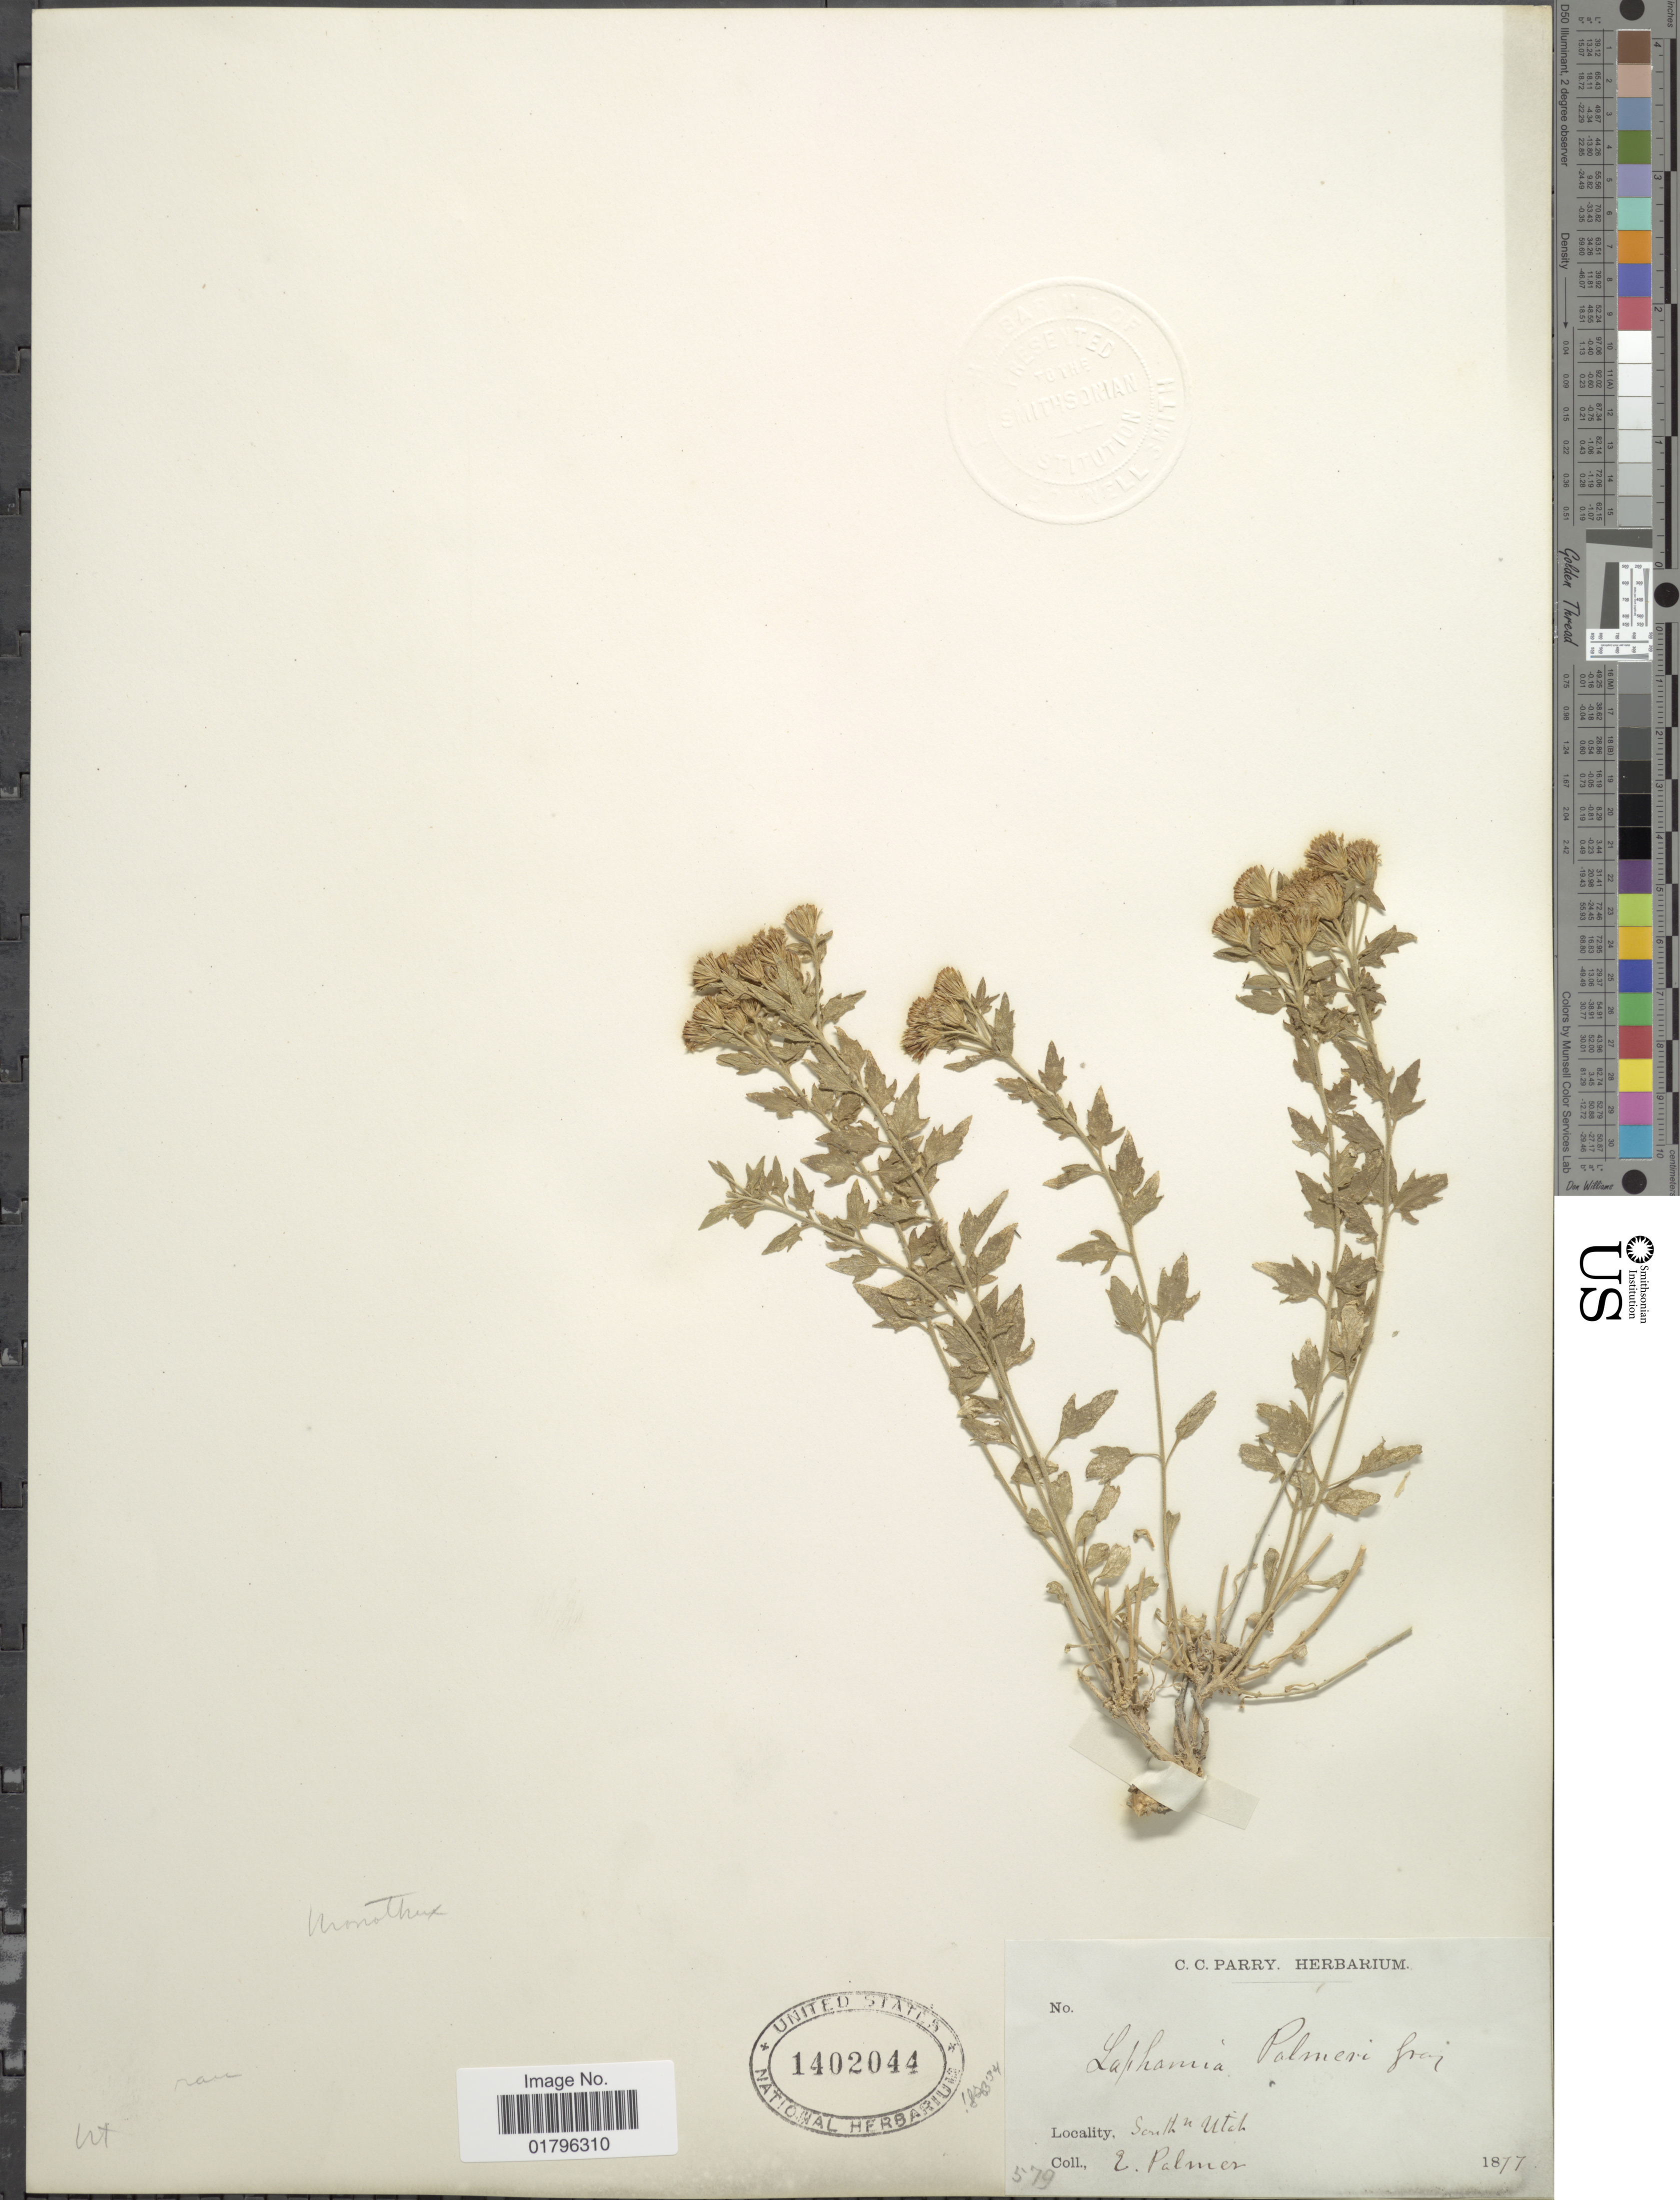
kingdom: Plantae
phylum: Tracheophyta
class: Magnoliopsida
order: Asterales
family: Asteraceae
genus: Perityle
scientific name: Perityle palmeri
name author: S. Watson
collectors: E. Palmer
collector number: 579*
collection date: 1877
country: United States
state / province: Utah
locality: Southn Utah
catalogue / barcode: US 1402044